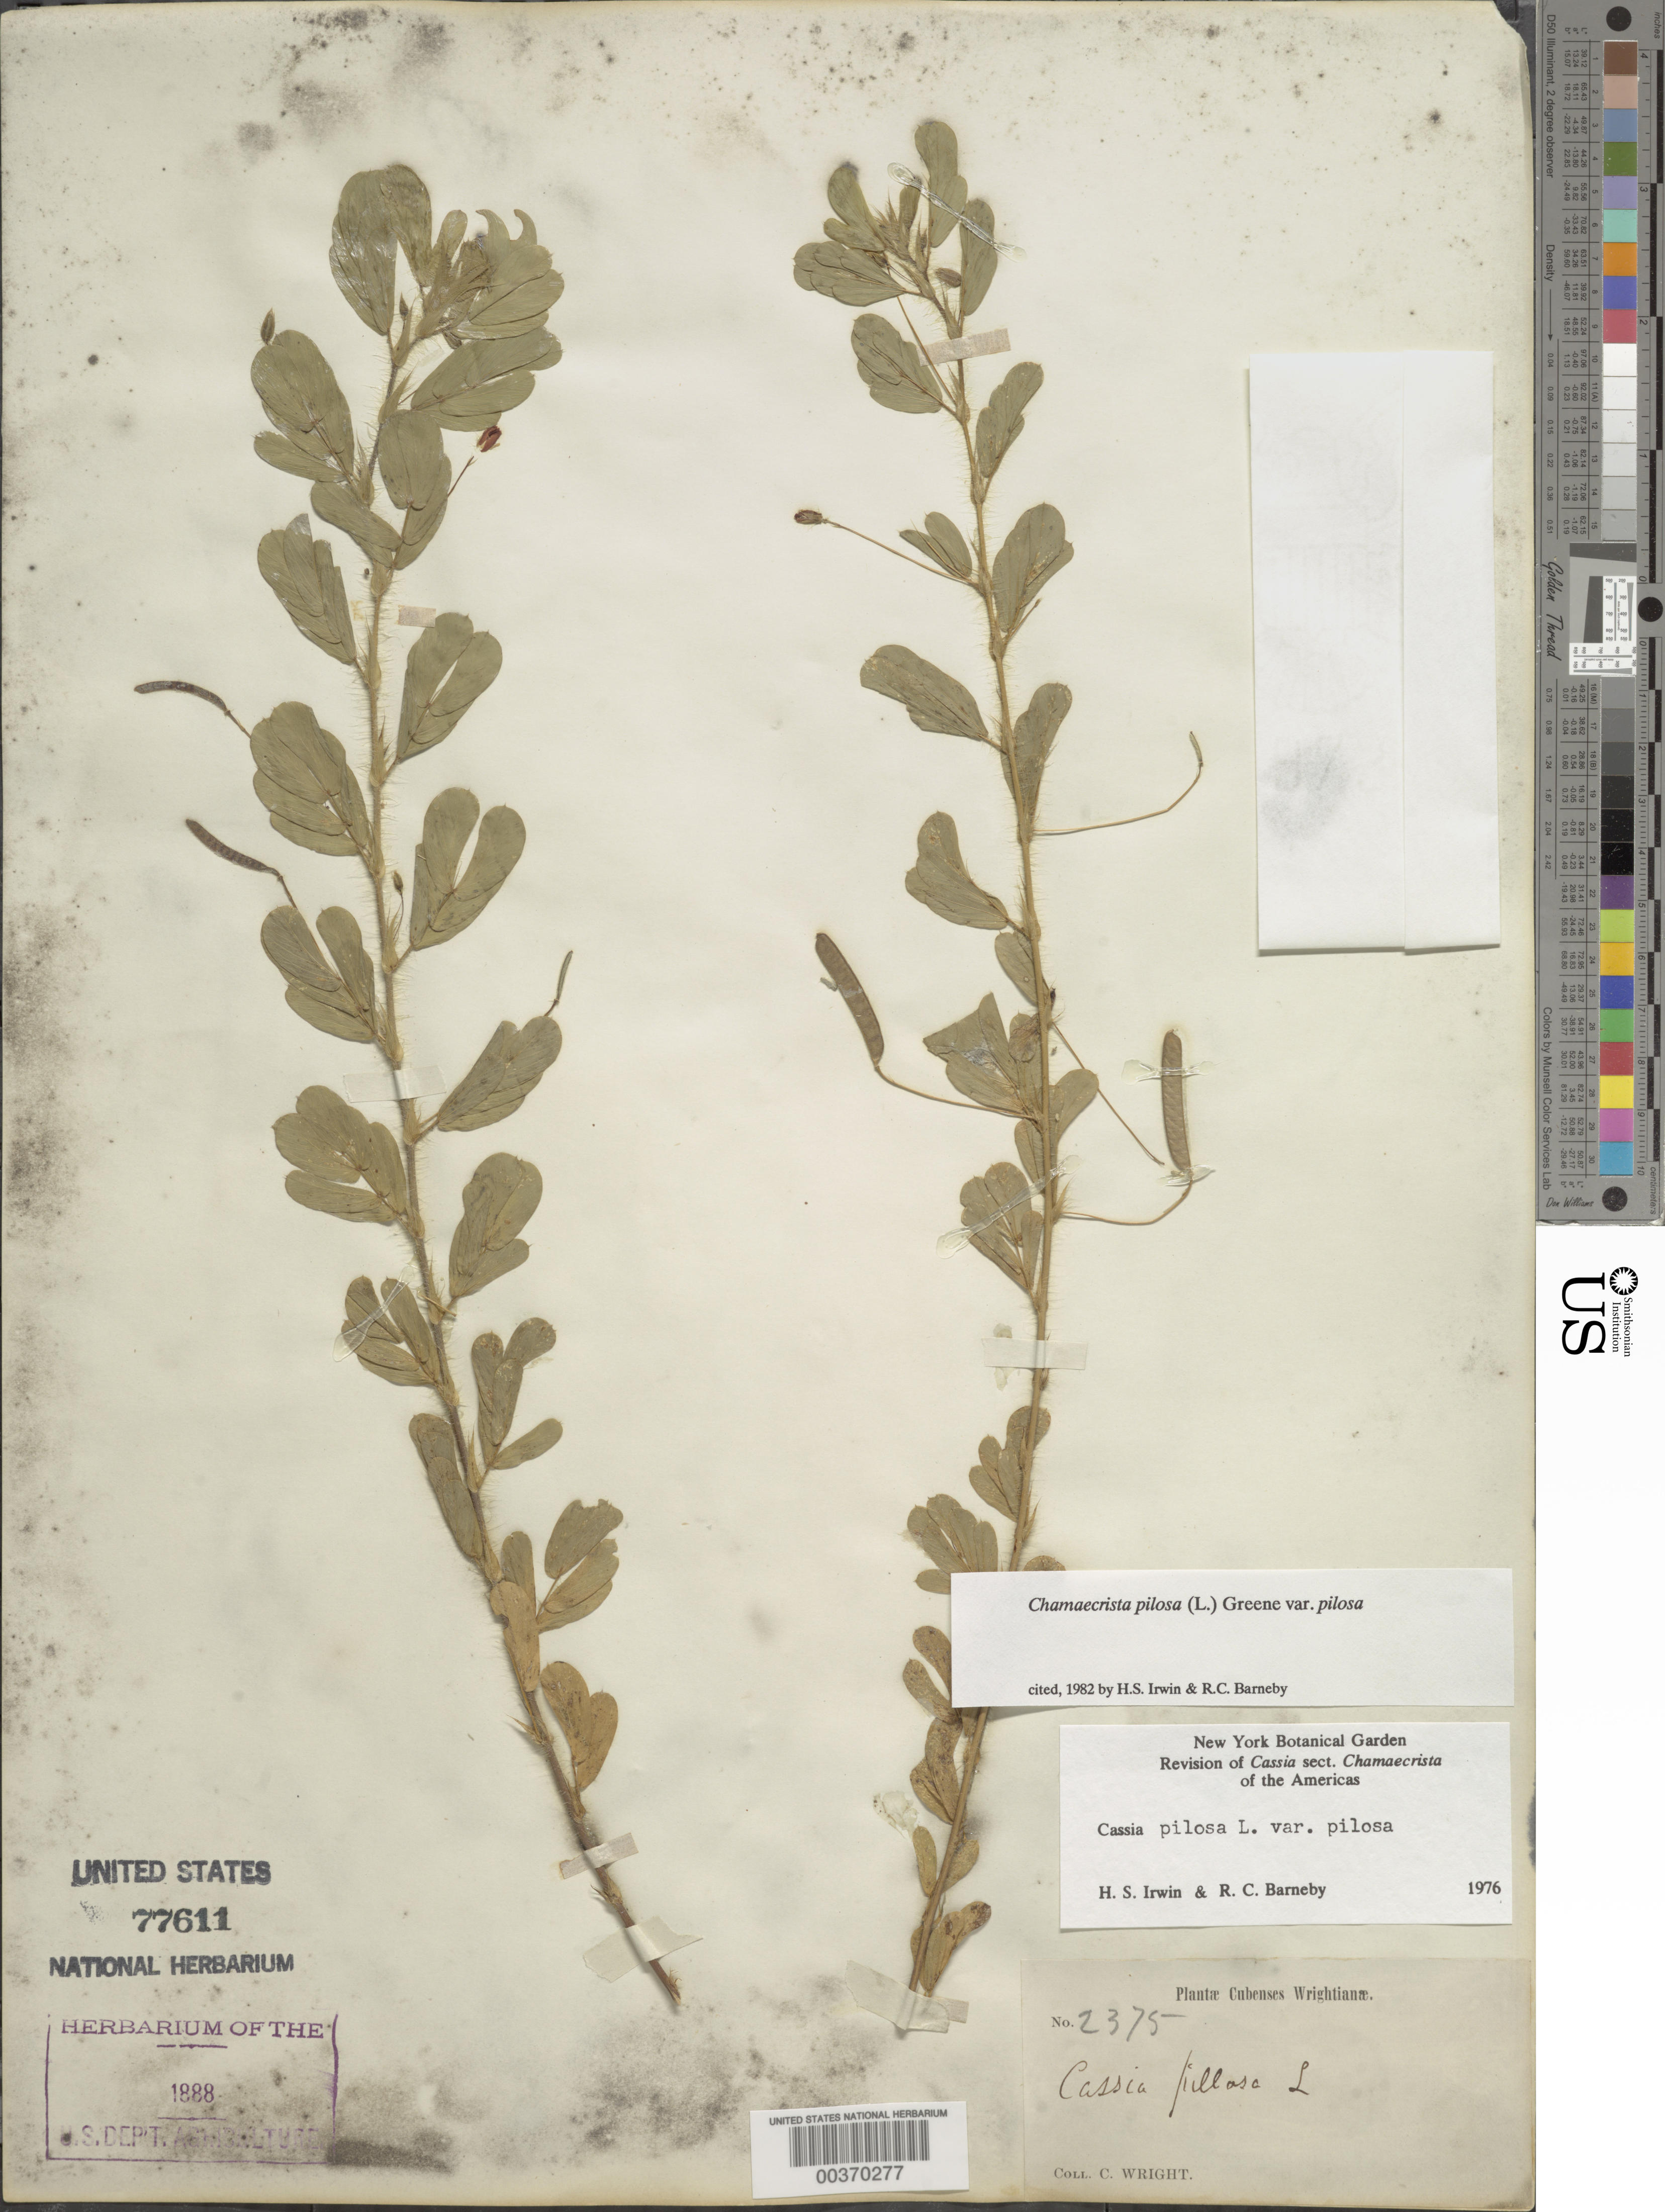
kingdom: Plantae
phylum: Tracheophyta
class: Magnoliopsida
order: Fabales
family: Fabaceae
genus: Chamaecrista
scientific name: Chamaecrista pilosa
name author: (L.) Greene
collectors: C. Wright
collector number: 2375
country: Cuba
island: Greater Antilles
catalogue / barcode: US 77611